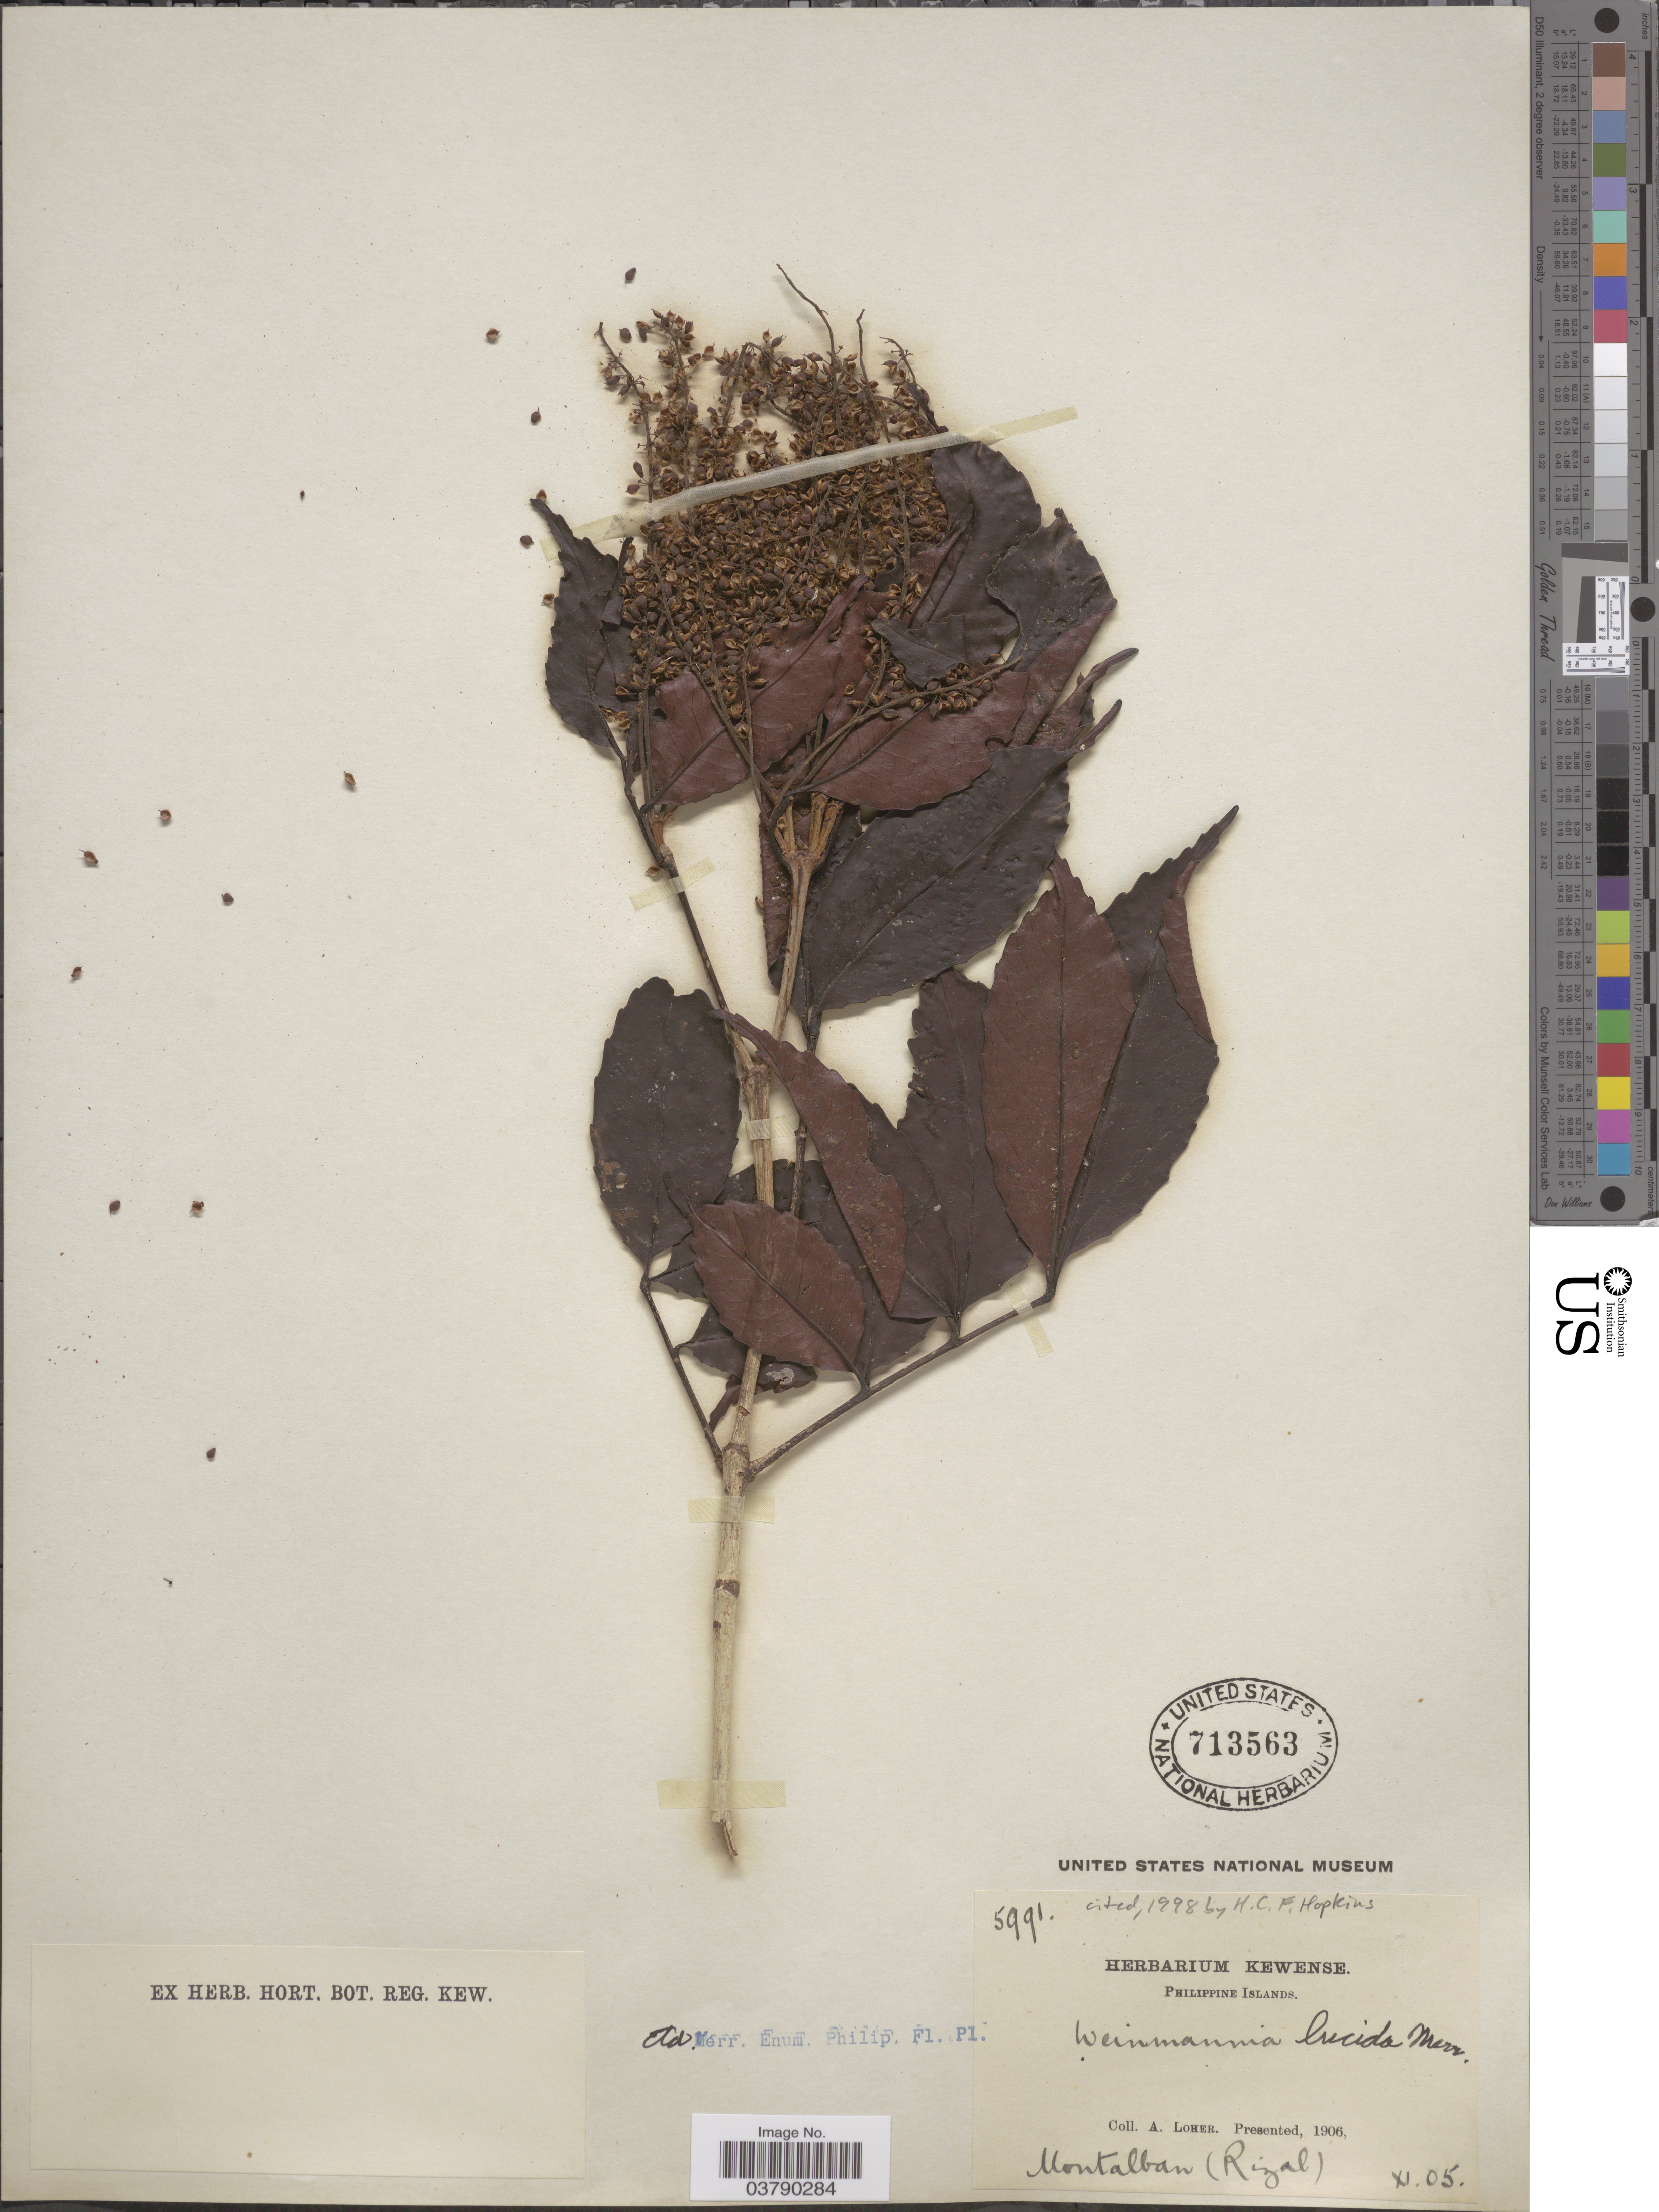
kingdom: Plantae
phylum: Tracheophyta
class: Magnoliopsida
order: Oxalidales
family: Cunoniaceae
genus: Pterophylla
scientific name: Pterophylla lucida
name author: (Merr.) Pillon & H.C. Hopkins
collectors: A. Loher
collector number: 5991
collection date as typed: Transcribed d/m/y: /11/5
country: Philippines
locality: Philippine Islands. Montalban (Rizal).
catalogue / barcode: US 713563